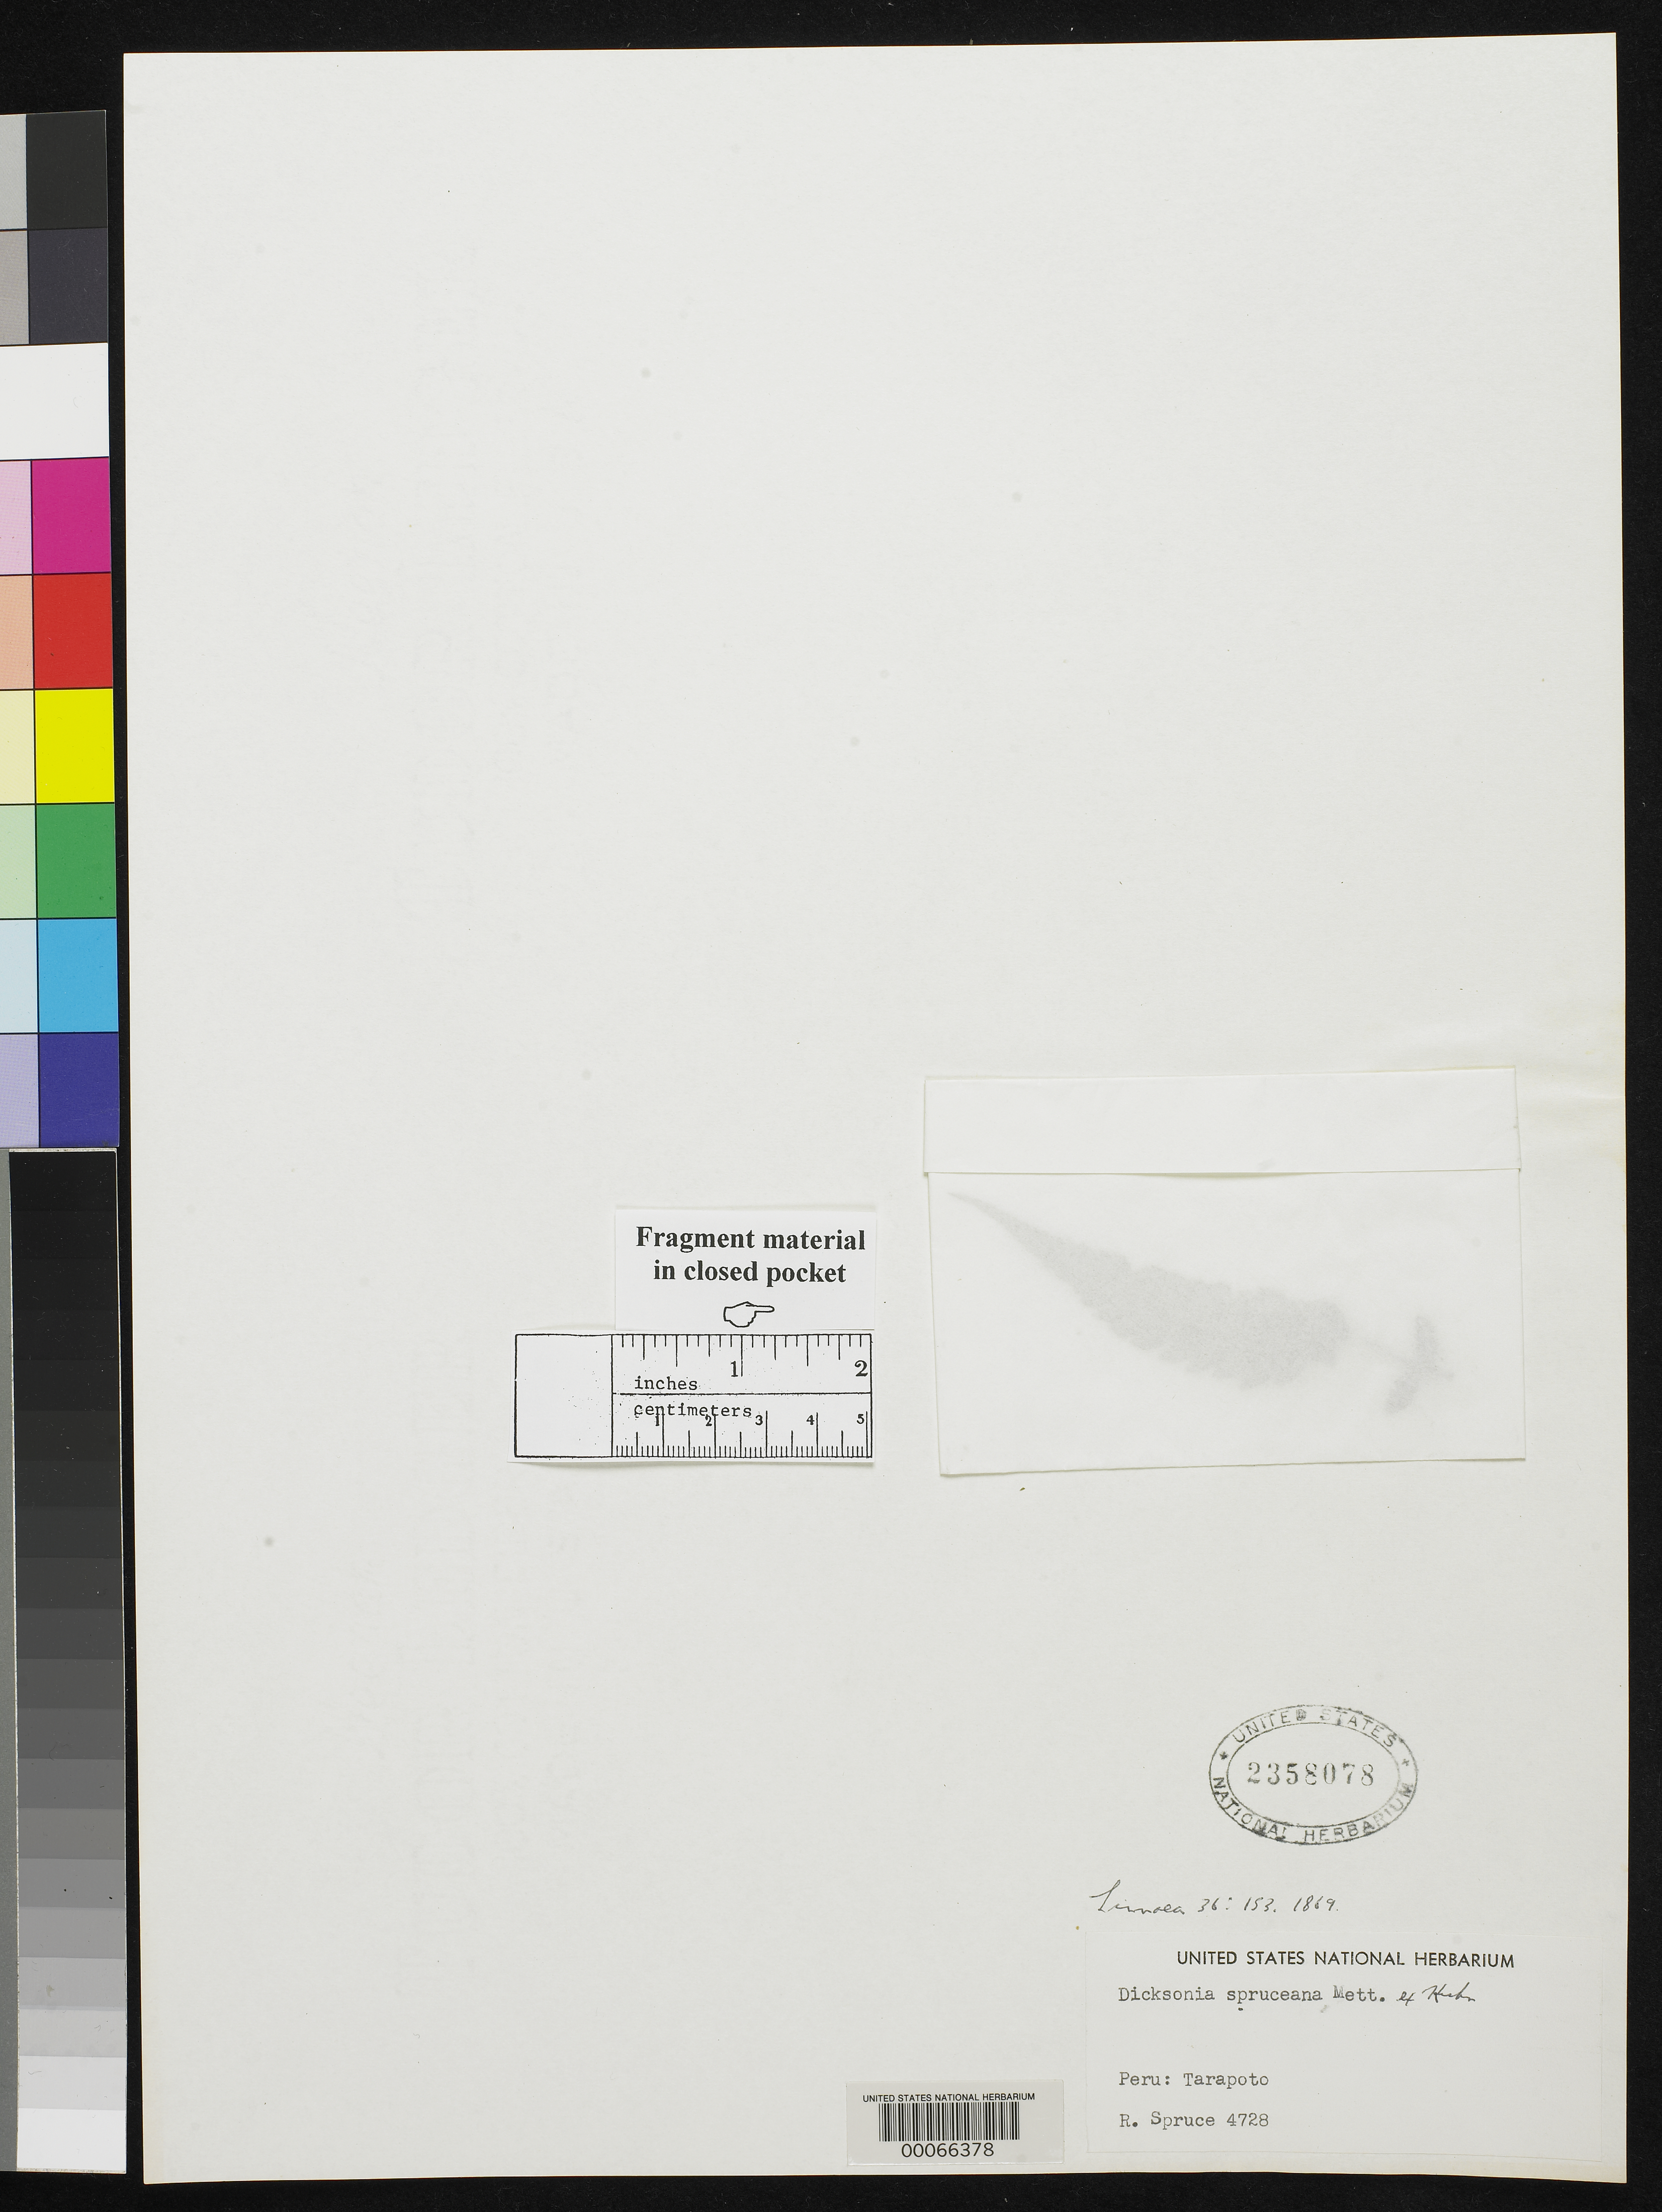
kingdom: Plantae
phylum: Tracheophyta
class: Polypodiopsida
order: Cyatheales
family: Dicksoniaceae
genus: Dicksonia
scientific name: Dicksonia spruceana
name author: Mett. ex Kuhn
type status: Type Fragment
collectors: R. Spruce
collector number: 4728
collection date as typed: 1855 to -- --- 1856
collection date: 1855/1856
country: Peru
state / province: San Martín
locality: Tarapoto.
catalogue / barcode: US 2358078